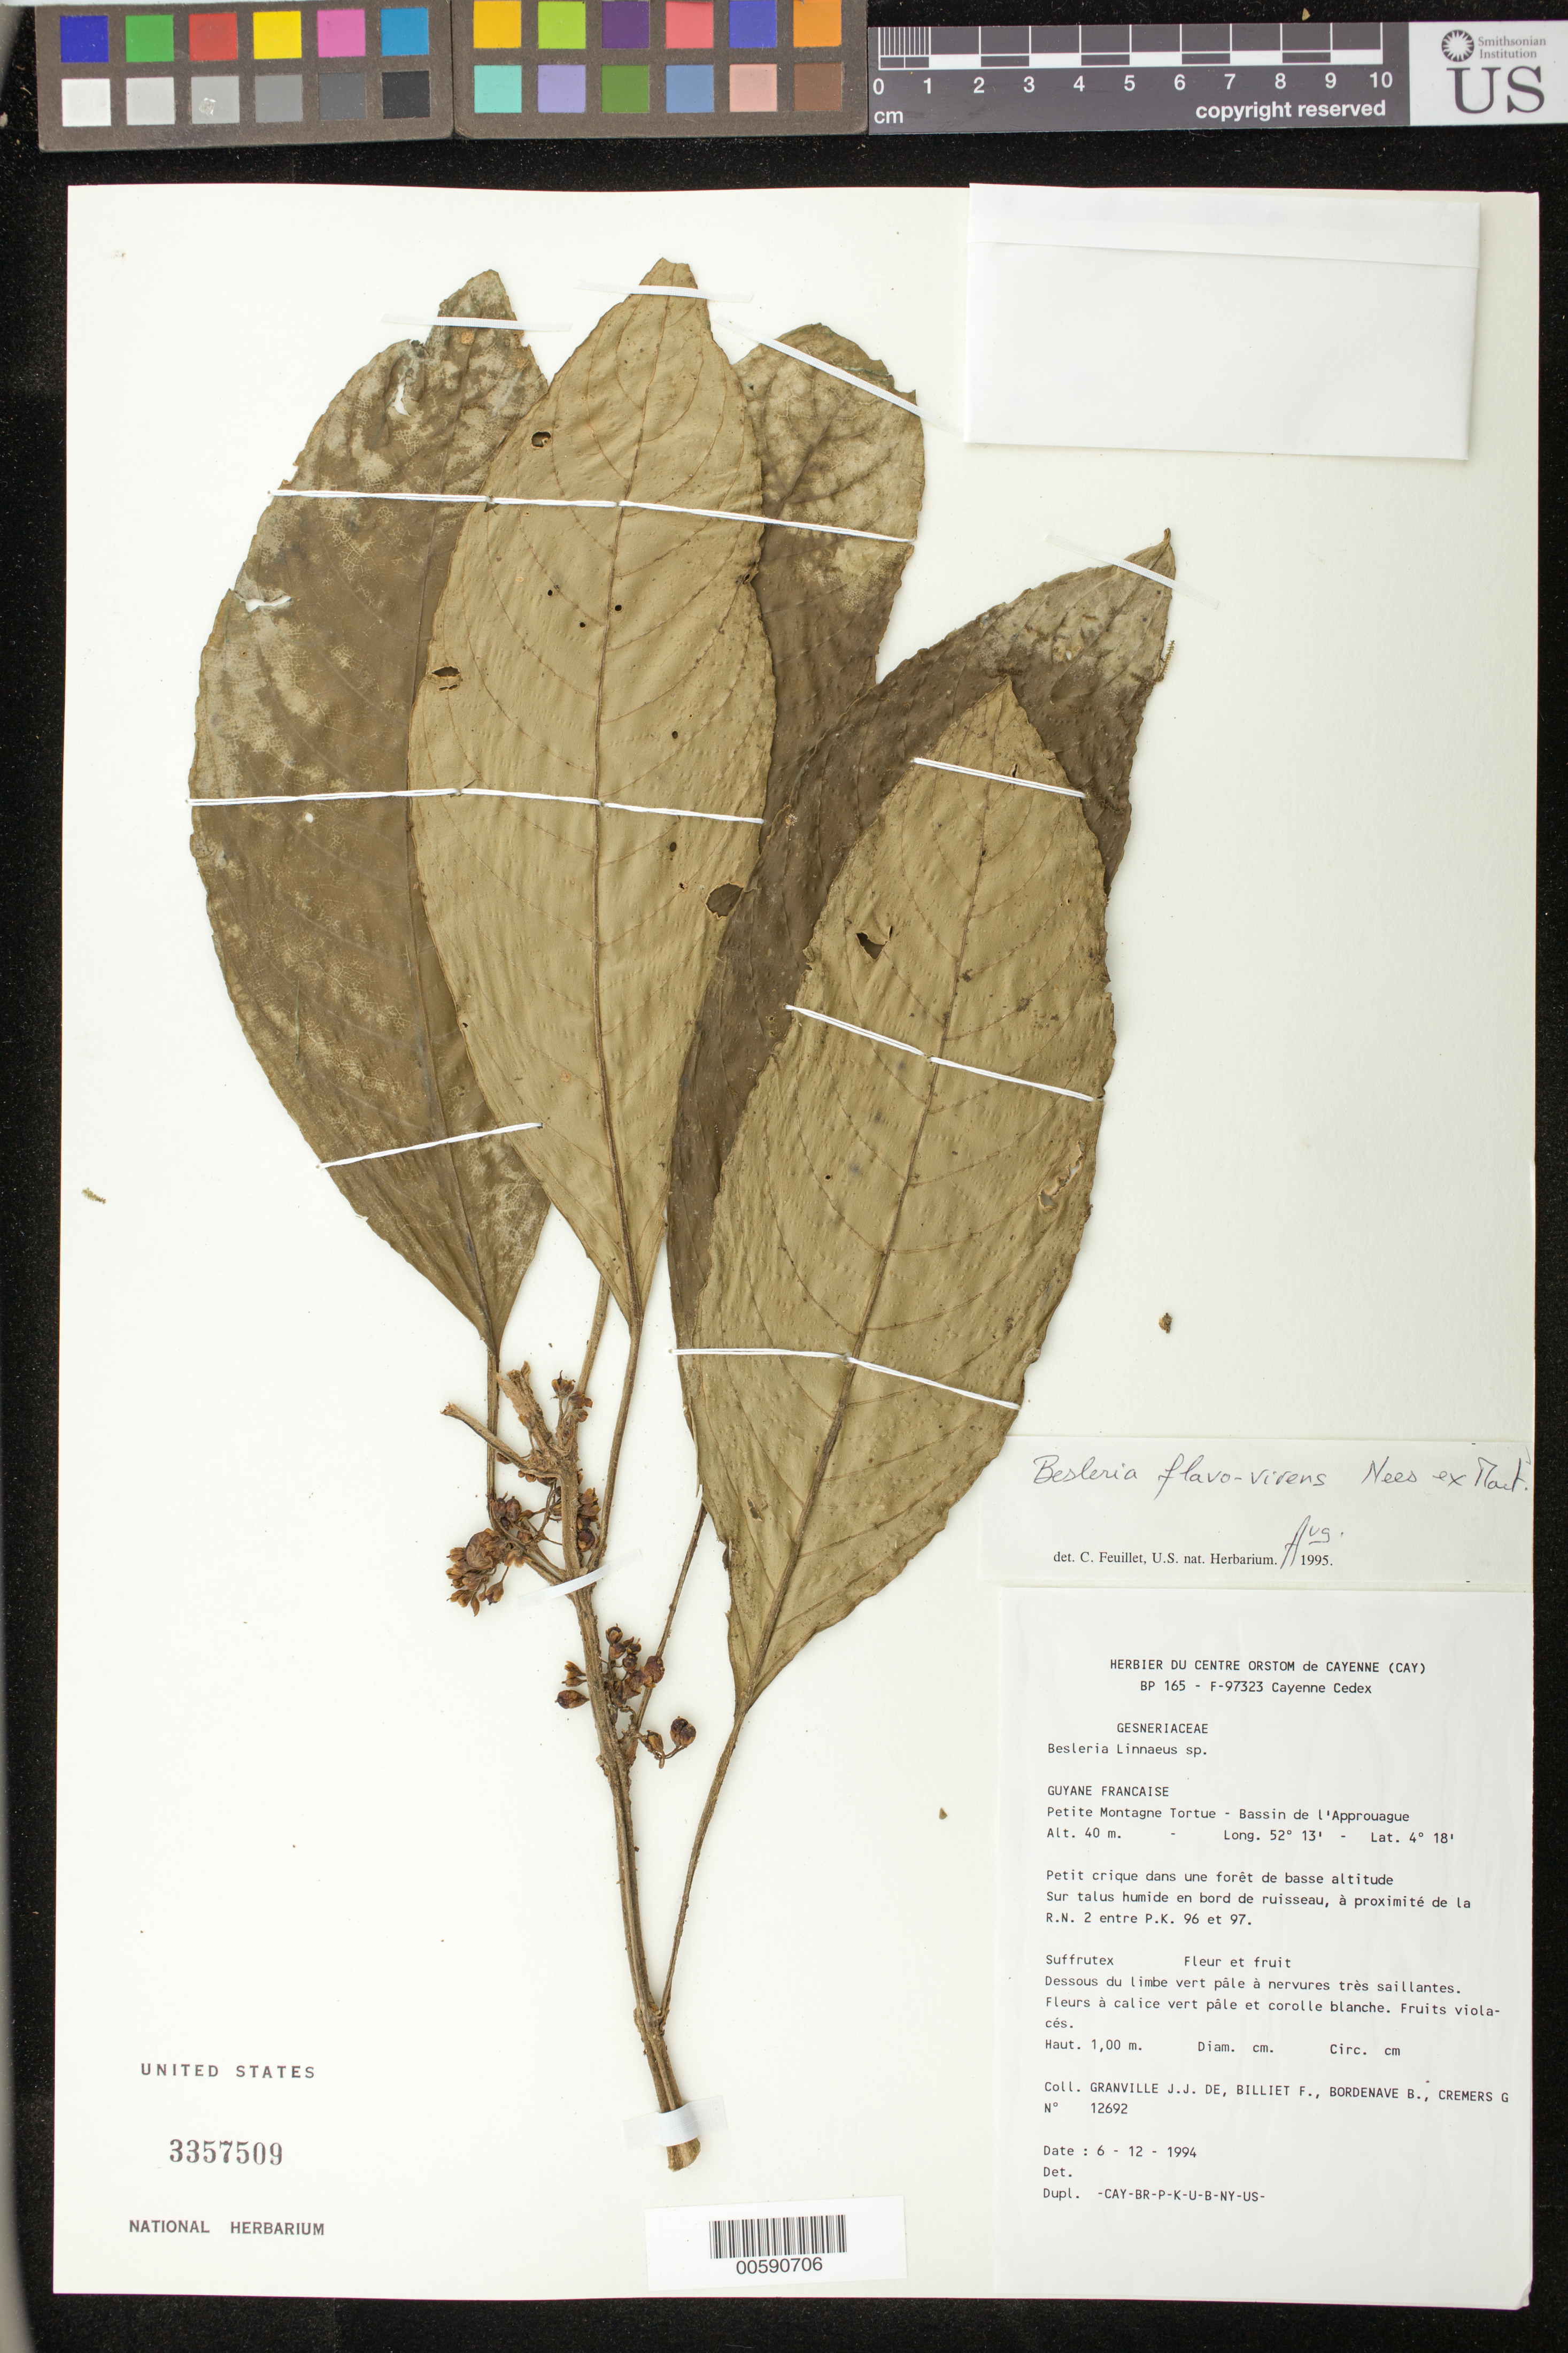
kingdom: Plantae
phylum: Tracheophyta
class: Magnoliopsida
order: Lamiales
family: Gesneriaceae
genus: Besleria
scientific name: Besleria flavo-virens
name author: Nees & Mart.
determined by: Skog, Laurence E.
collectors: J.-J. de Granville, F. Billiet, B. Bordenave & G. Cremers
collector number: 12692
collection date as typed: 05 Dec 1994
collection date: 1994-12-05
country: French Guiana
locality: Petite Montagne Tortue, bassin de l'Approuague, à proximité de la R.N. 2 entre P.K. 96 & 97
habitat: Petit crique dans une forêt de basse altitude; sur talus humide en bord de ruisseau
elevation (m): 40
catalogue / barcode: US 3357509